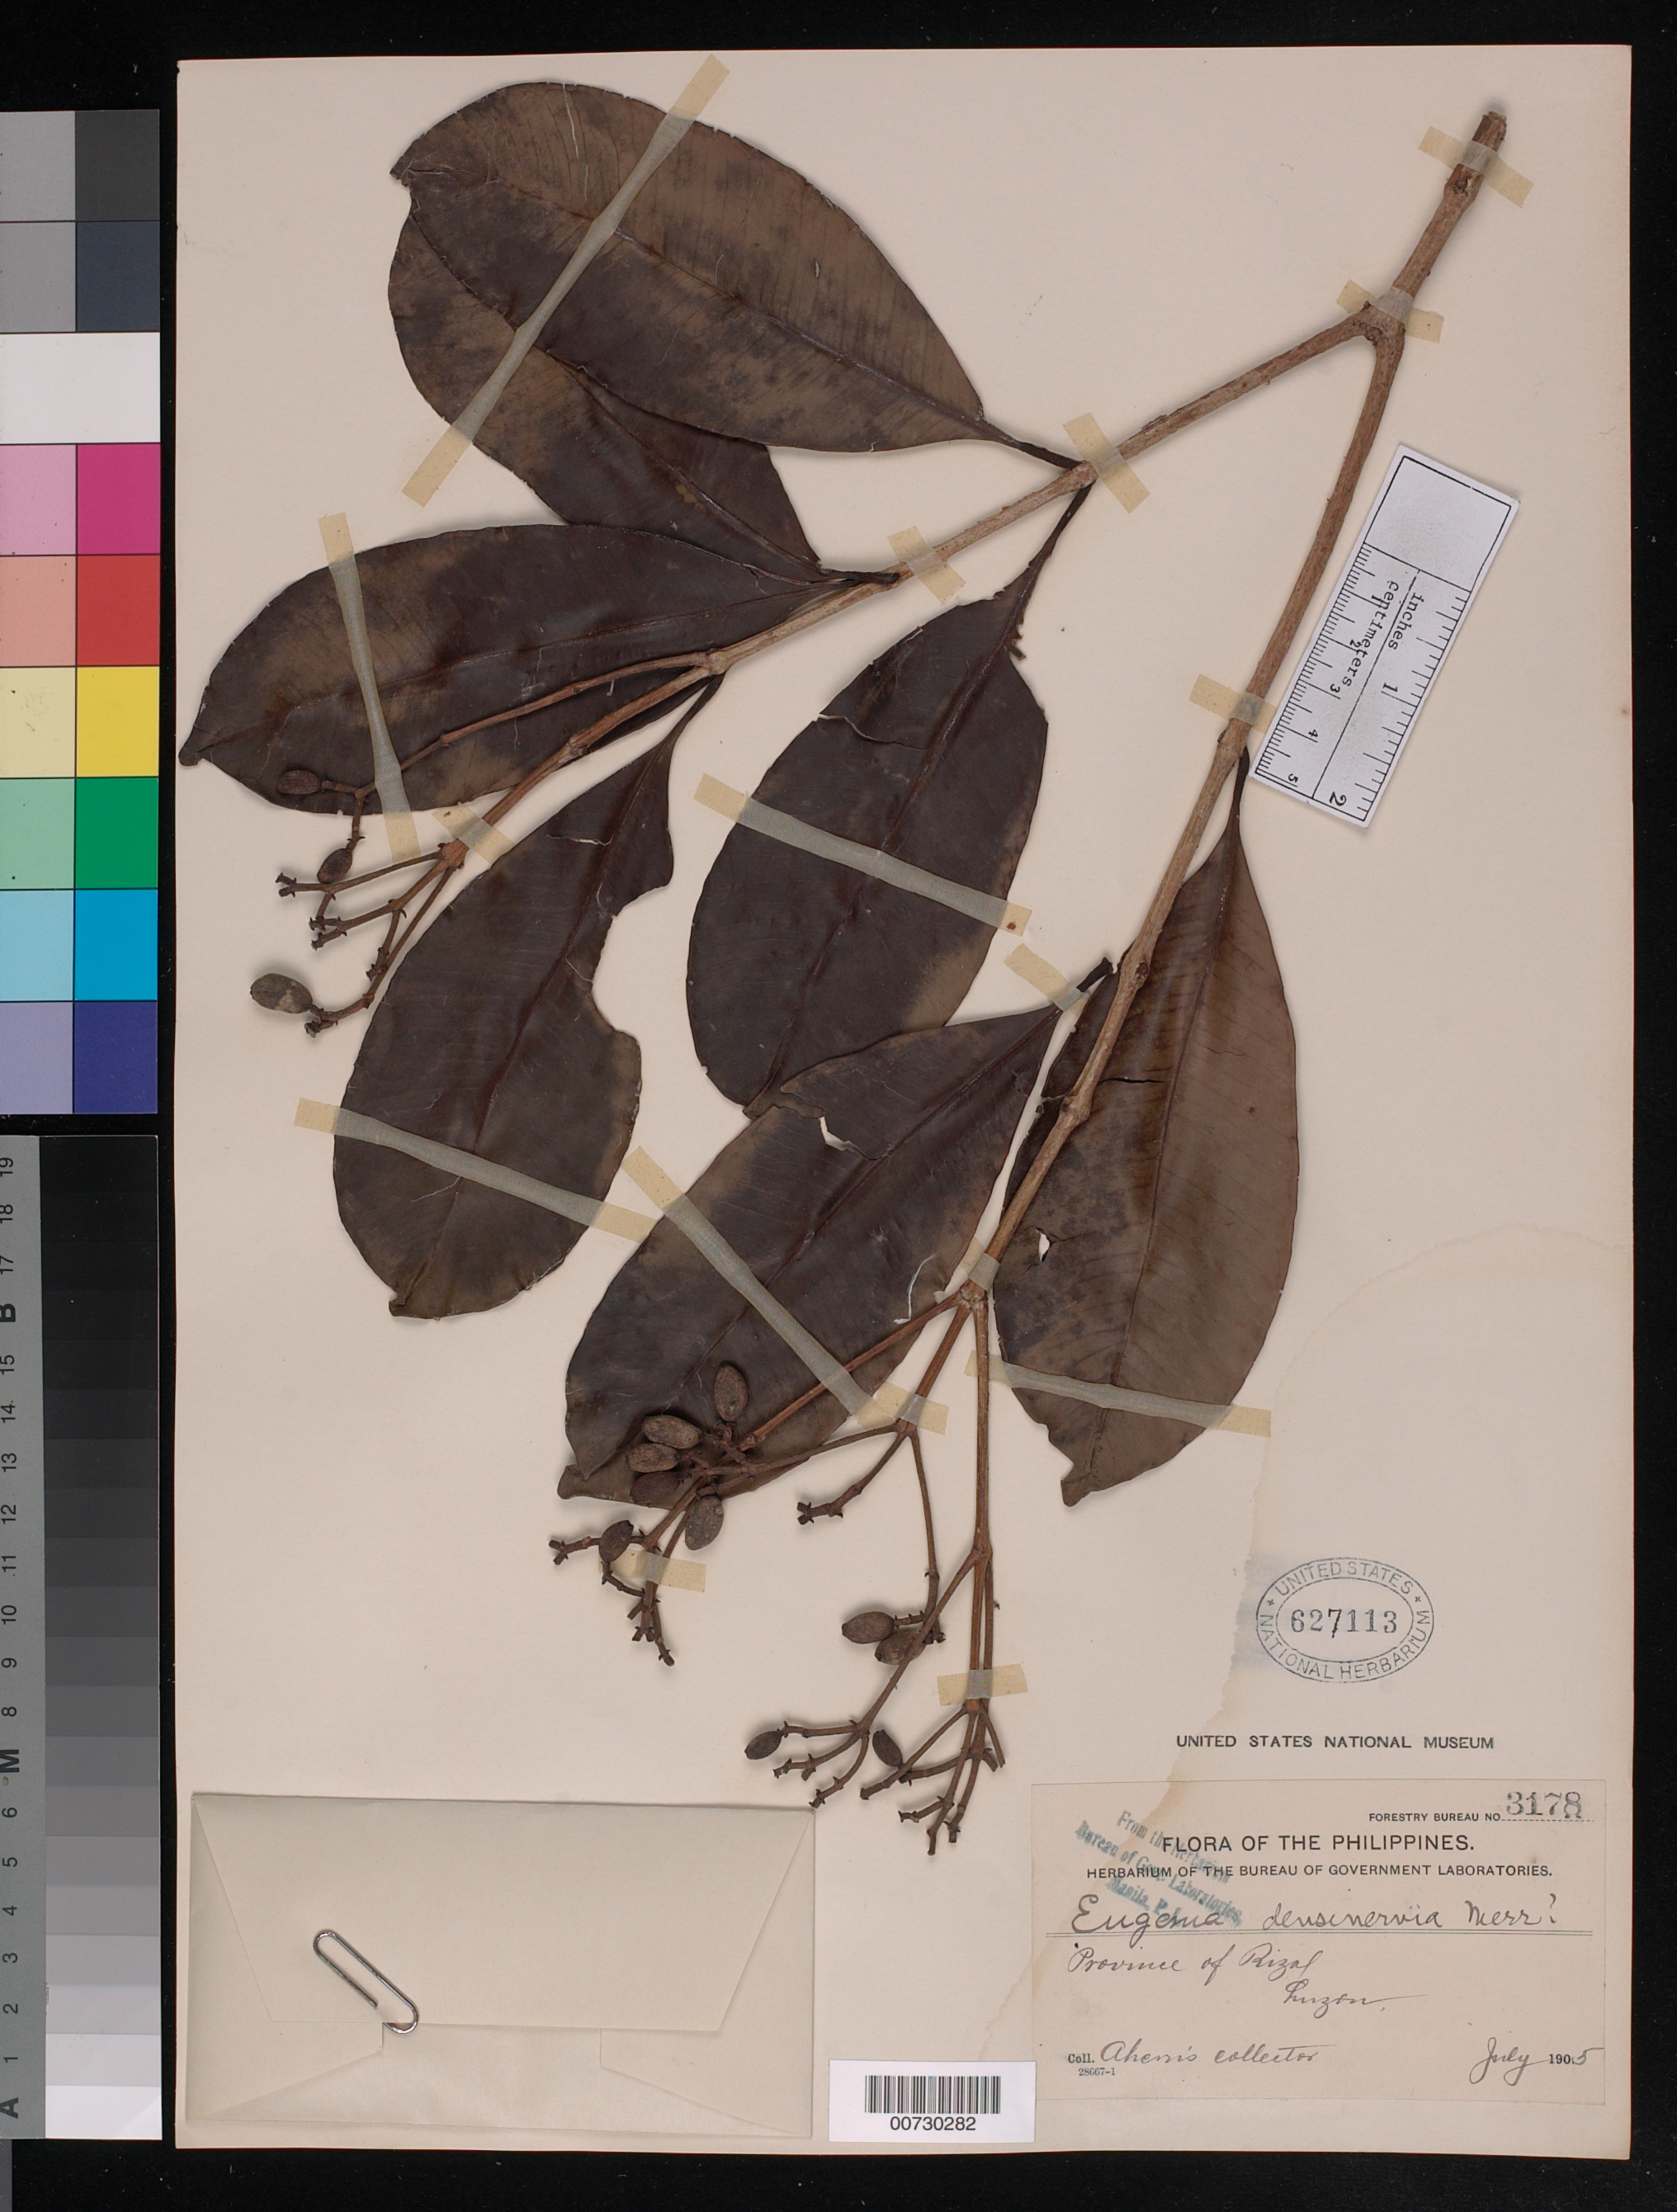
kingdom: Plantae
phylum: Tracheophyta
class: Magnoliopsida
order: Myrtales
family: Myrtaceae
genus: Syzygium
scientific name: Syzygium densinervium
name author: (Merr.) Merr.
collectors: Ahern's collector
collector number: For. Bur. 3178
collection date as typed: Jul 1905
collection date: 1905-07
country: Philippines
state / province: Calabarzon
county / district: Rizal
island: Luzon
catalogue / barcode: US 627113